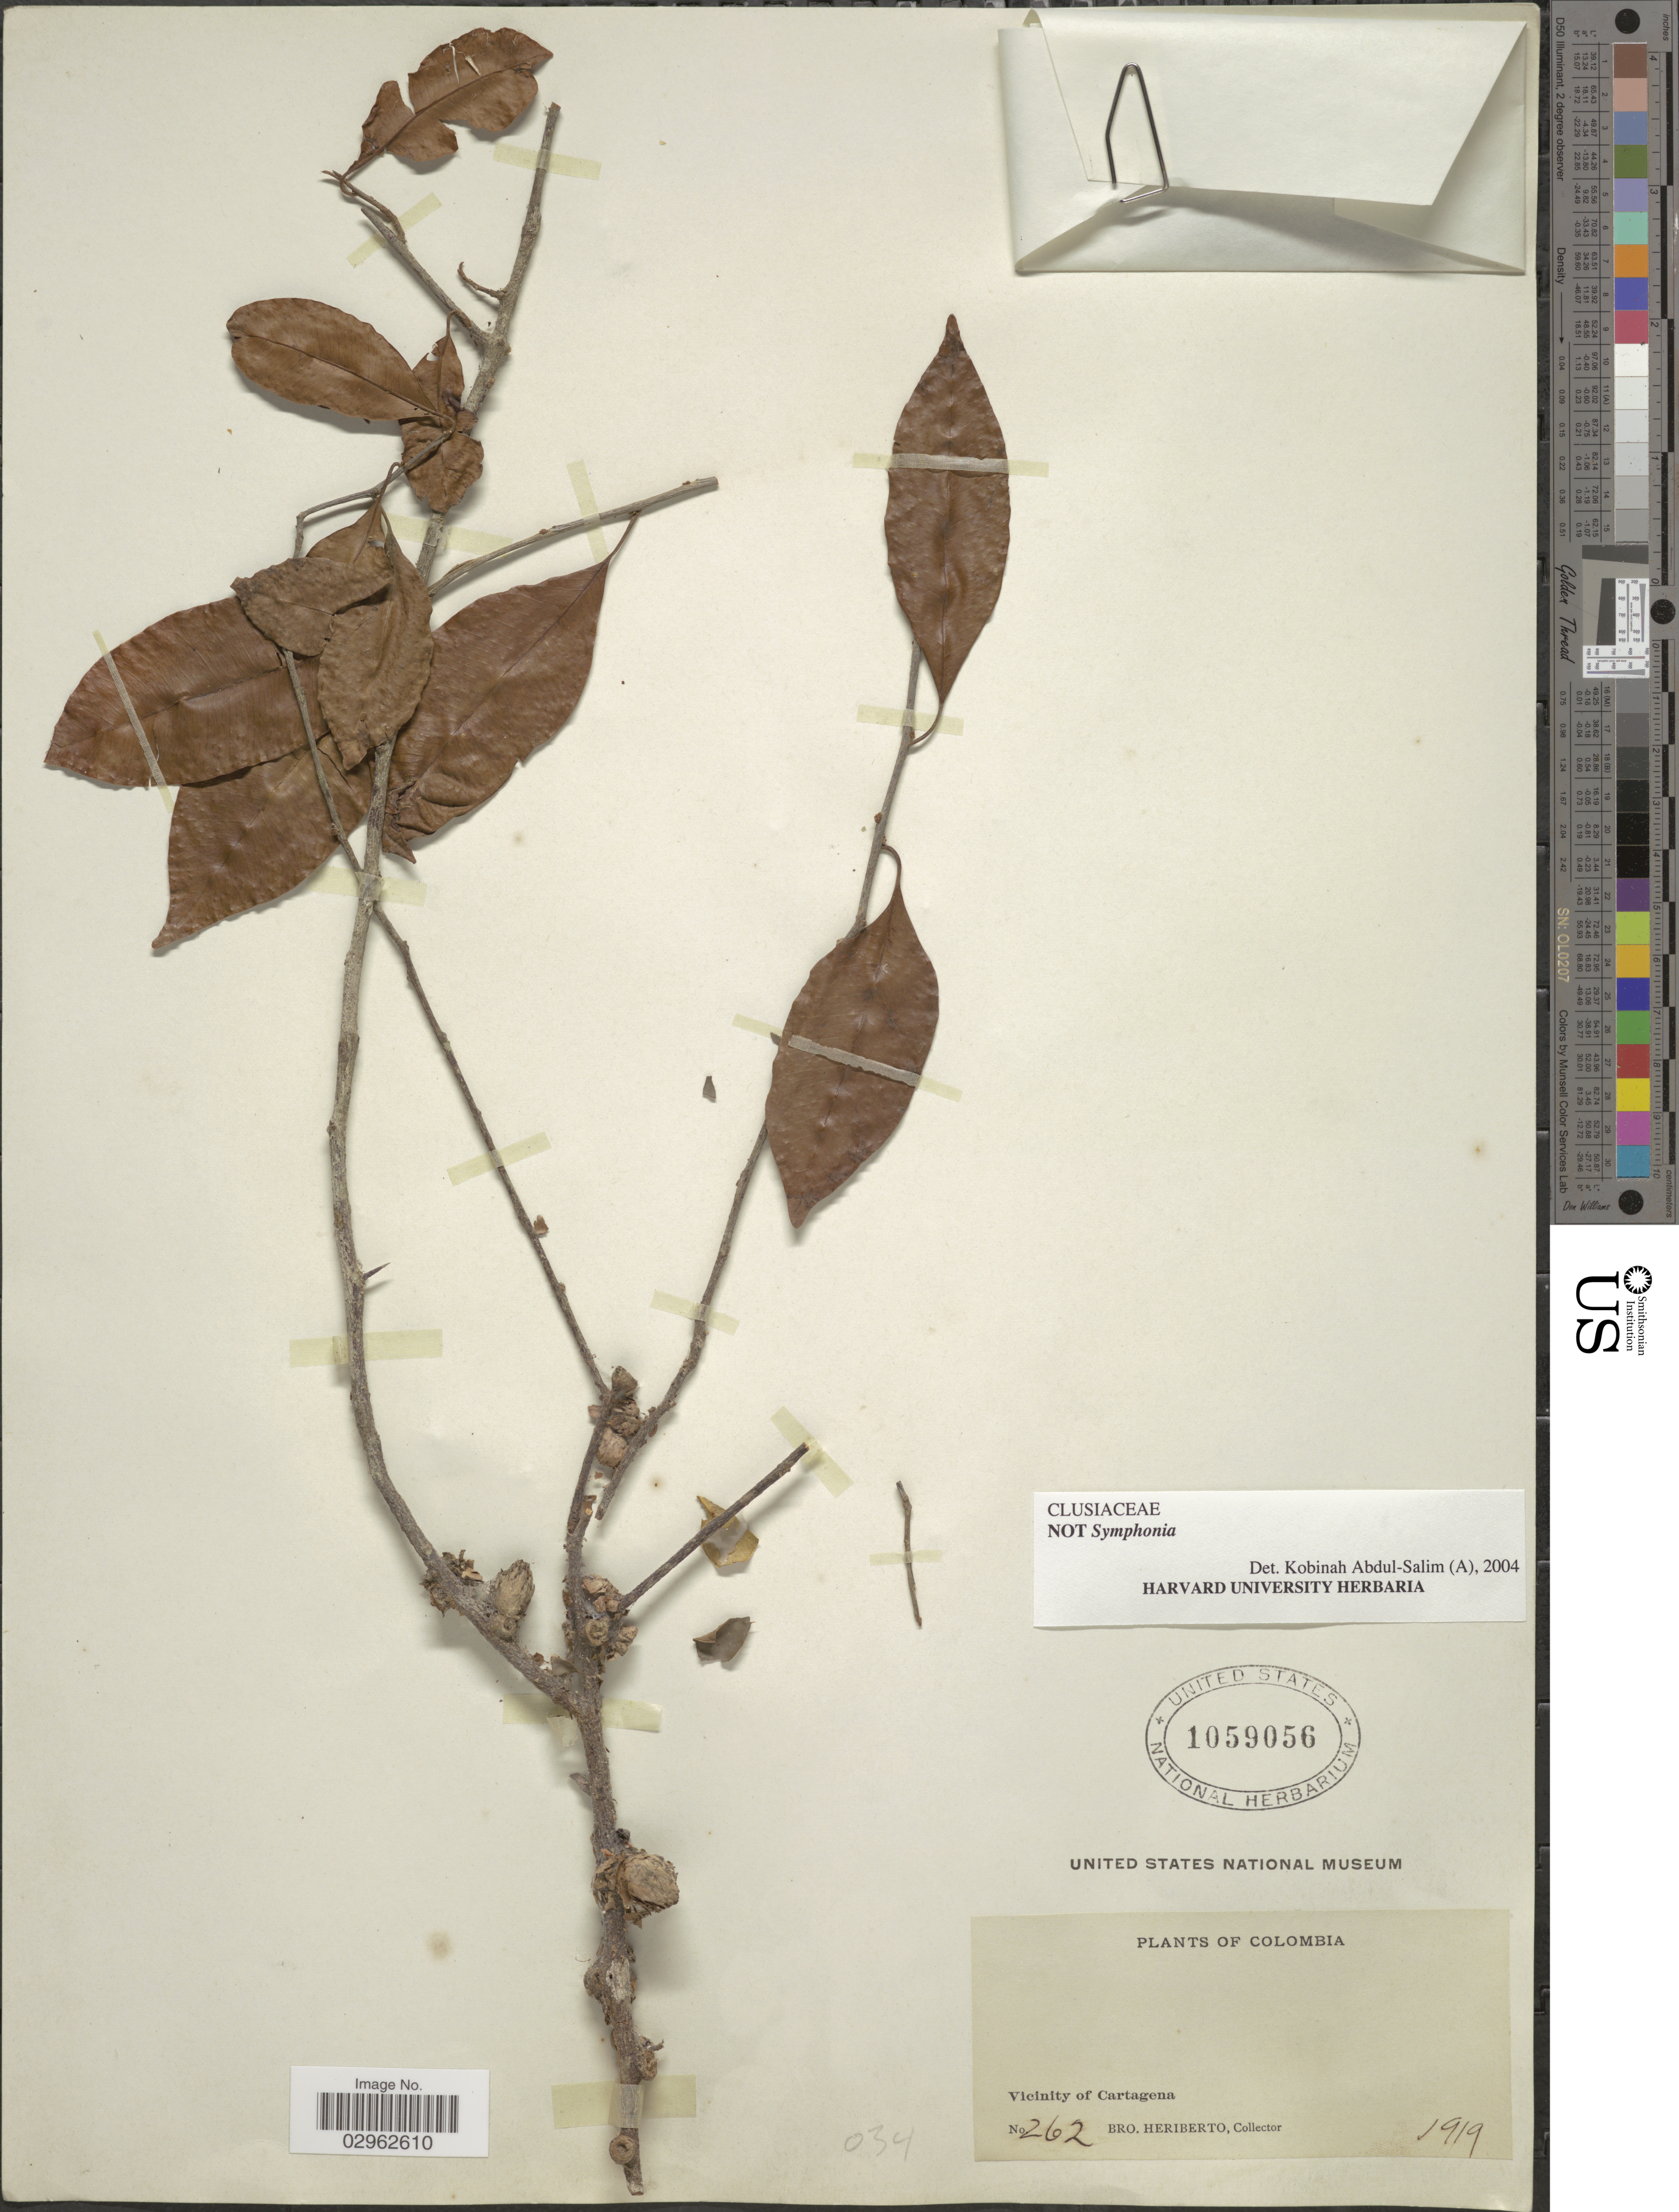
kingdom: Plantae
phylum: Tracheophyta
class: Magnoliopsida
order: Malpighiales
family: Clusiaceae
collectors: B. Heriberto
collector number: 262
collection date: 1919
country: Colombia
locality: Vicinity of Cartagena.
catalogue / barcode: US 1059056